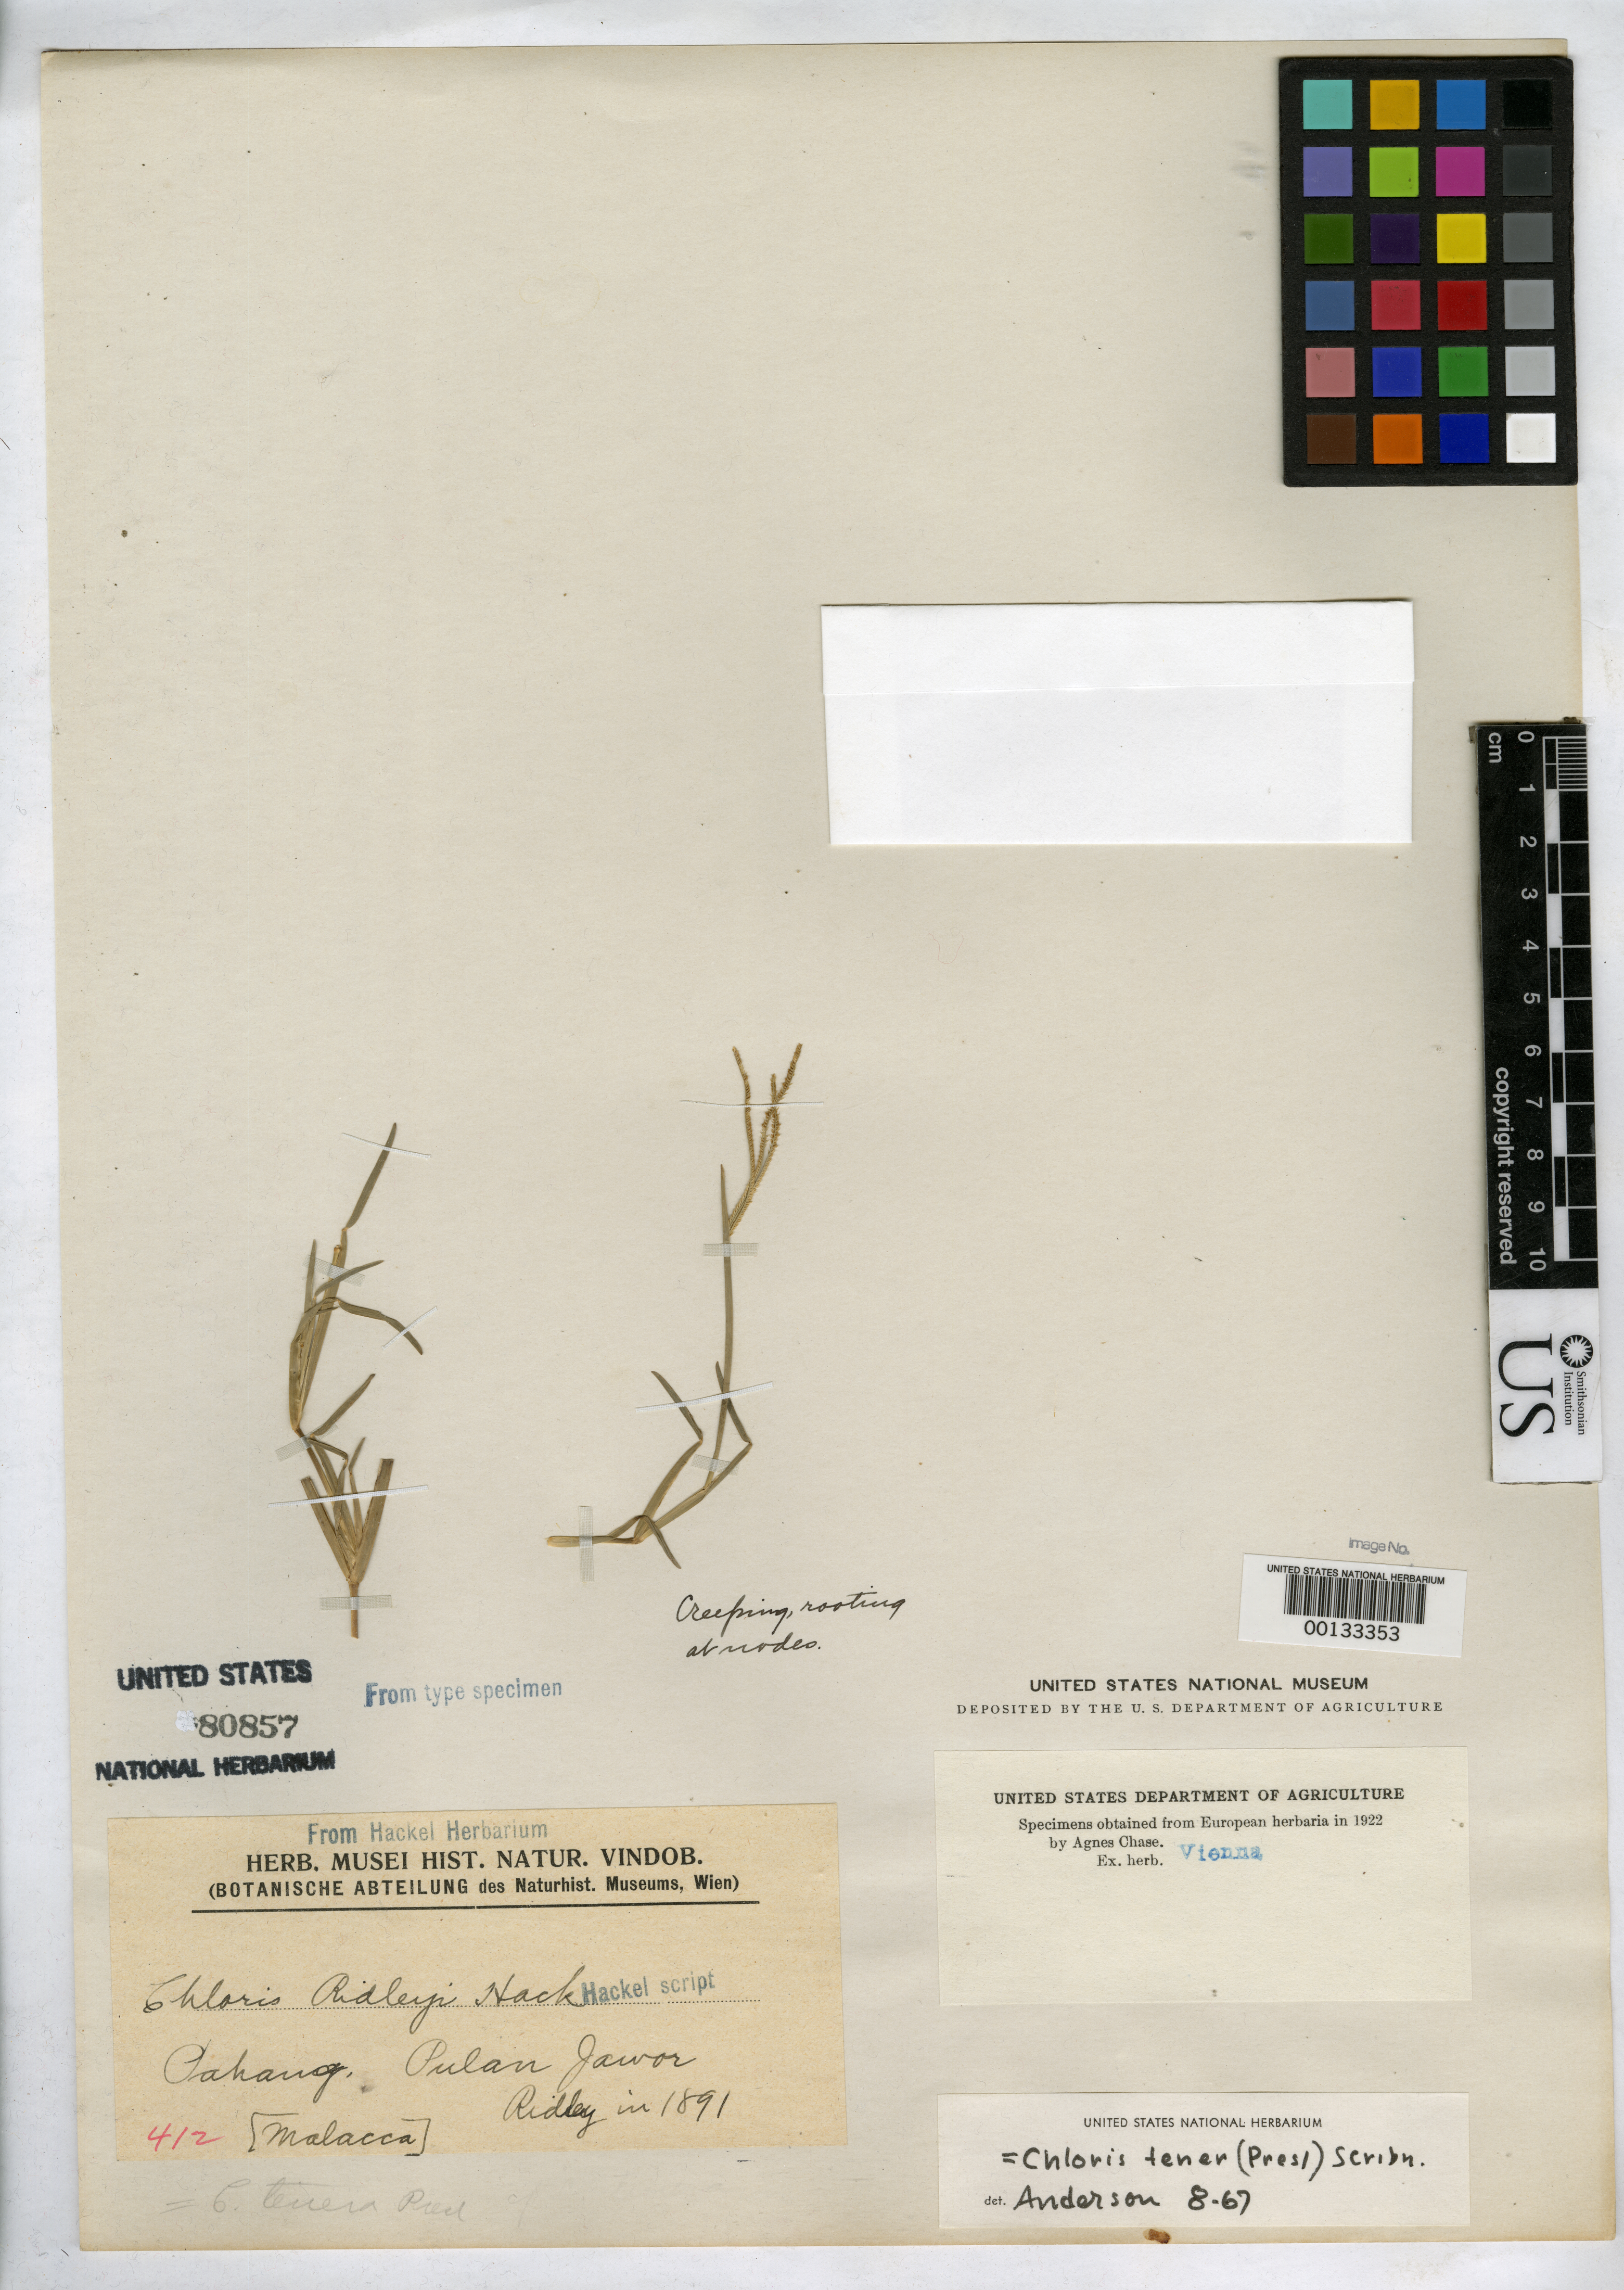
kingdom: Plantae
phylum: Tracheophyta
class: Liliopsida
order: Poales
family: Poaceae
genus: Chloris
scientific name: Chloris ridleyi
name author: Hack.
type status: Type Fragment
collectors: H. N. Ridley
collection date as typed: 1891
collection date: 1891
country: Malaysia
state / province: Pahang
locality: Near Pulan Jawor. [Malay Peninsula]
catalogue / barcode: US 80857